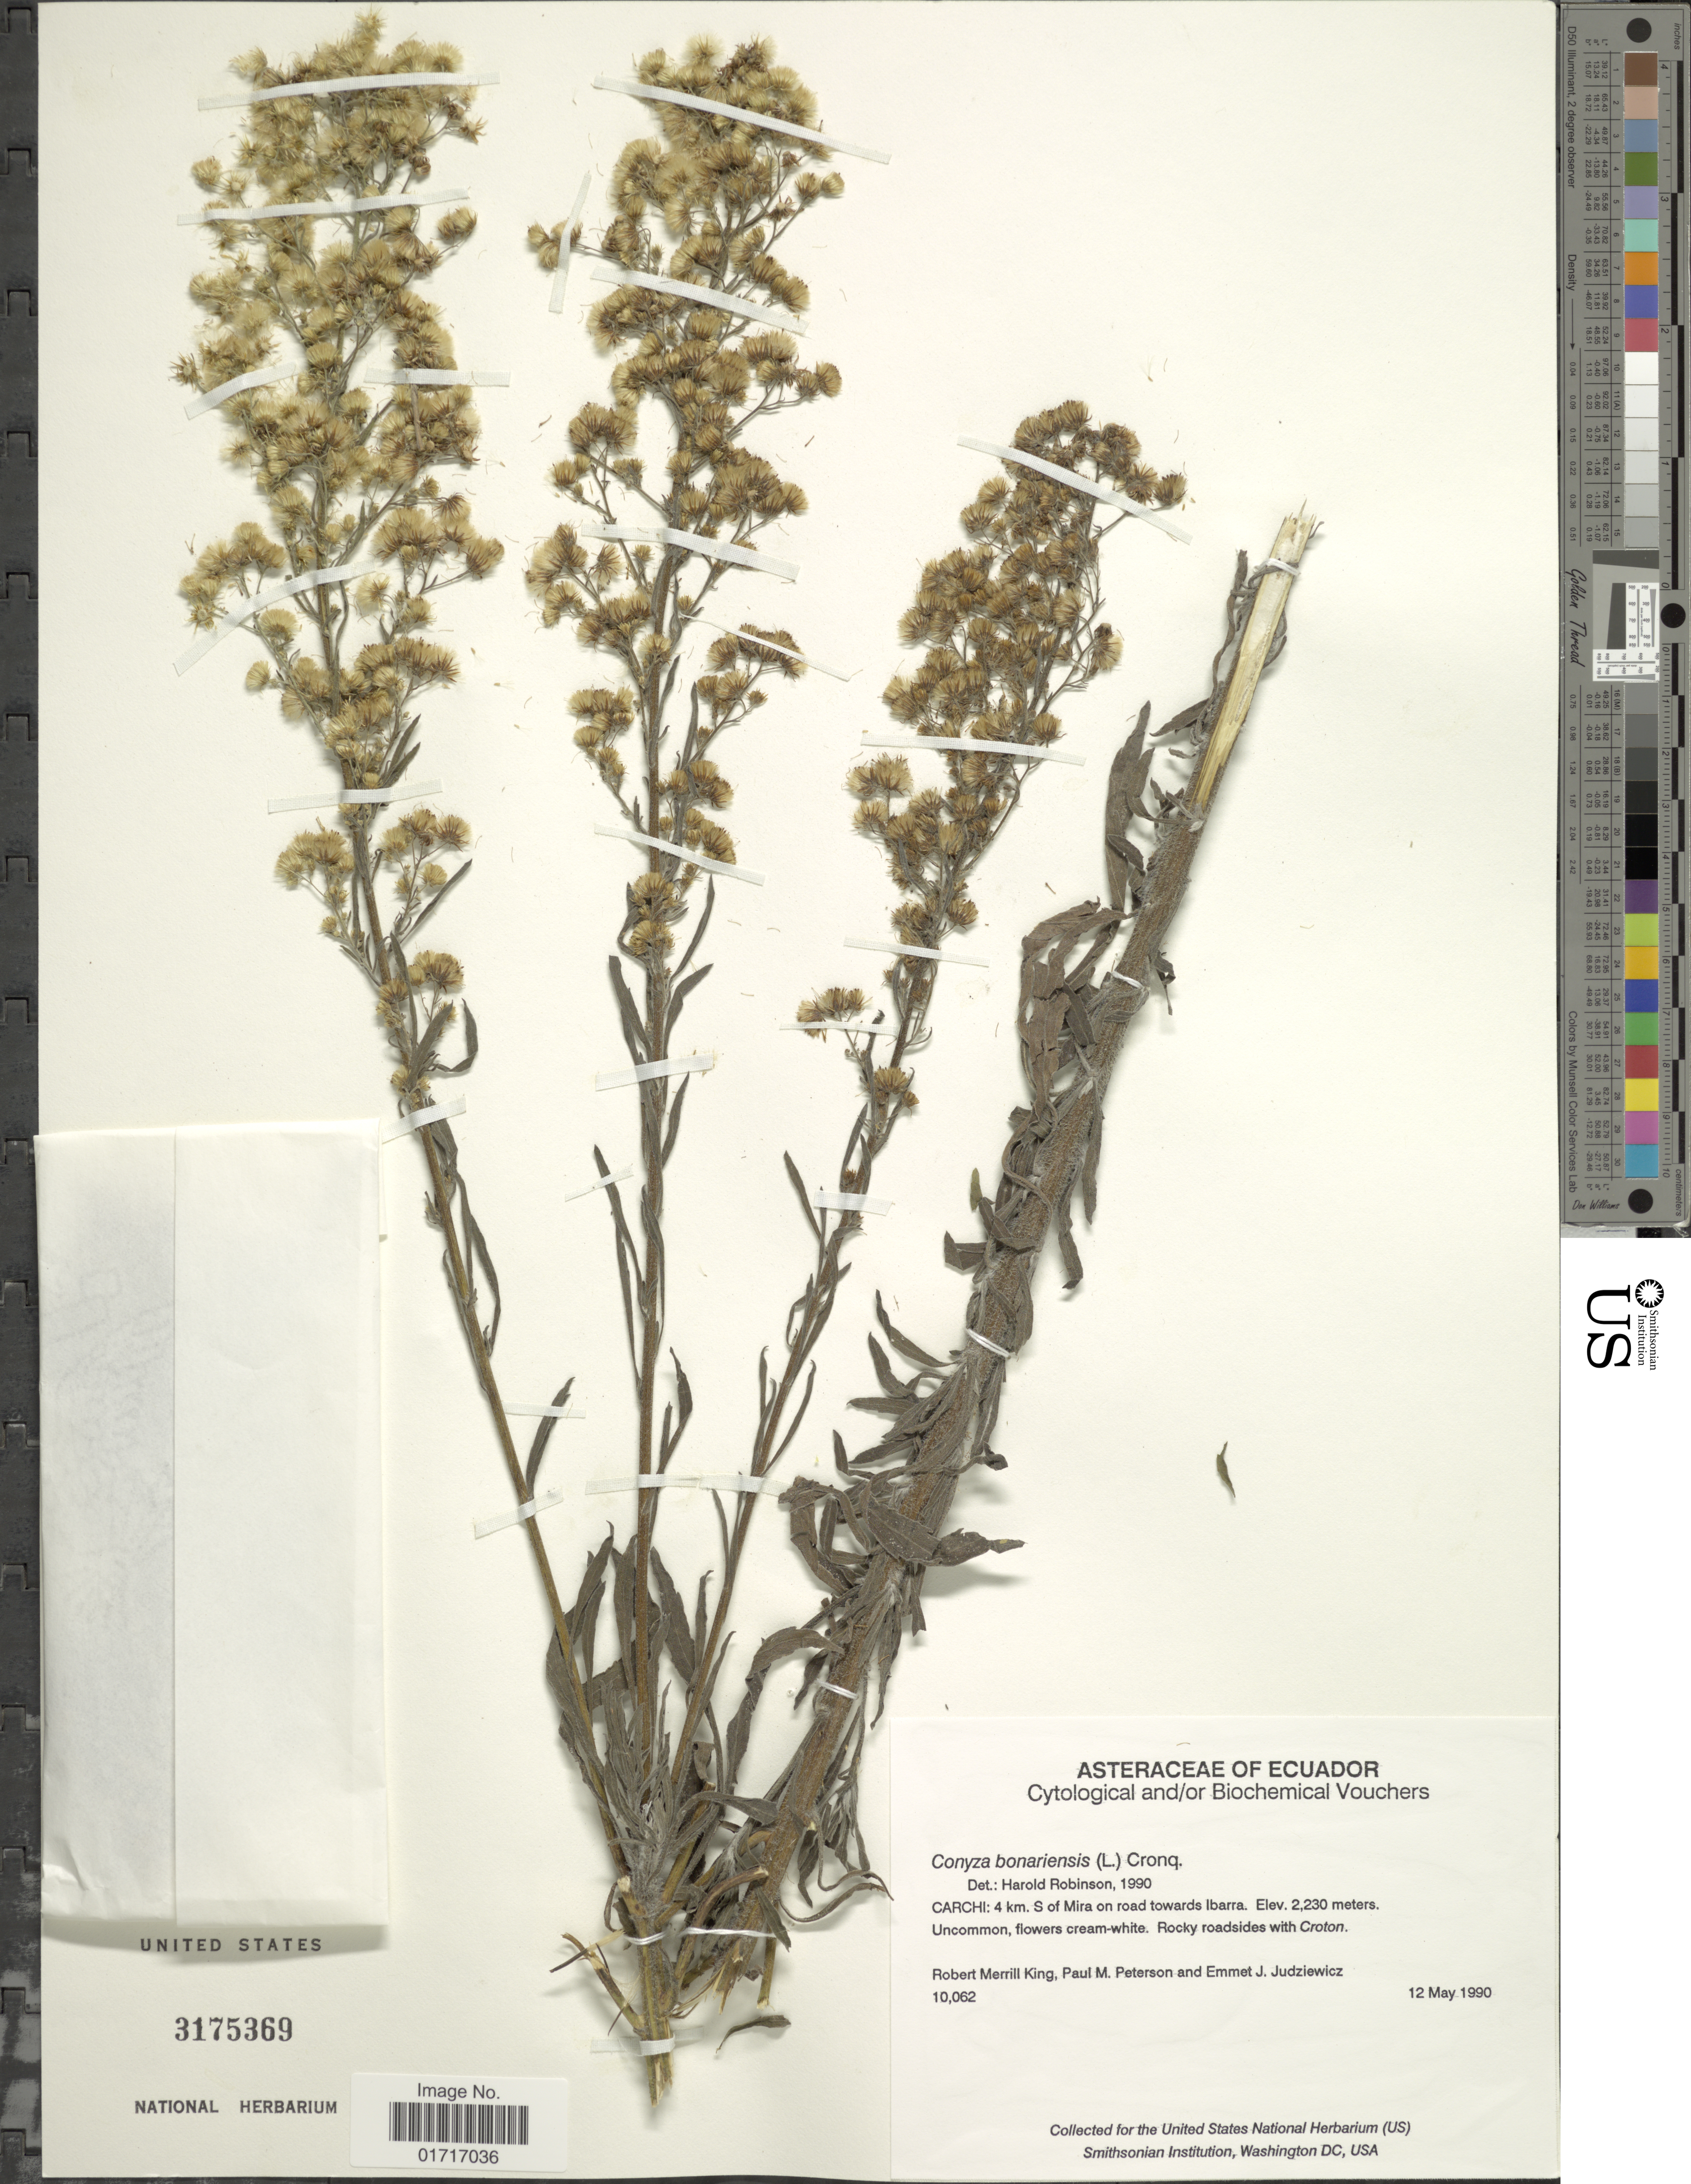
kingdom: Plantae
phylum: Tracheophyta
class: Magnoliopsida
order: Asterales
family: Asteraceae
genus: Conyza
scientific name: Conyza bonariensis var. leiotheca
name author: (S.F. Blake) Cuatrec.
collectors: R. M. King, P. M. Peterson & E. J. Judziewicz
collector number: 10062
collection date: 1990-05-12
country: Ecuador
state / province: Carchi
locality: Carchi:4 km. S of Mira on road towards Ibarra.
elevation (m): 2230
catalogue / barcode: US 3175369